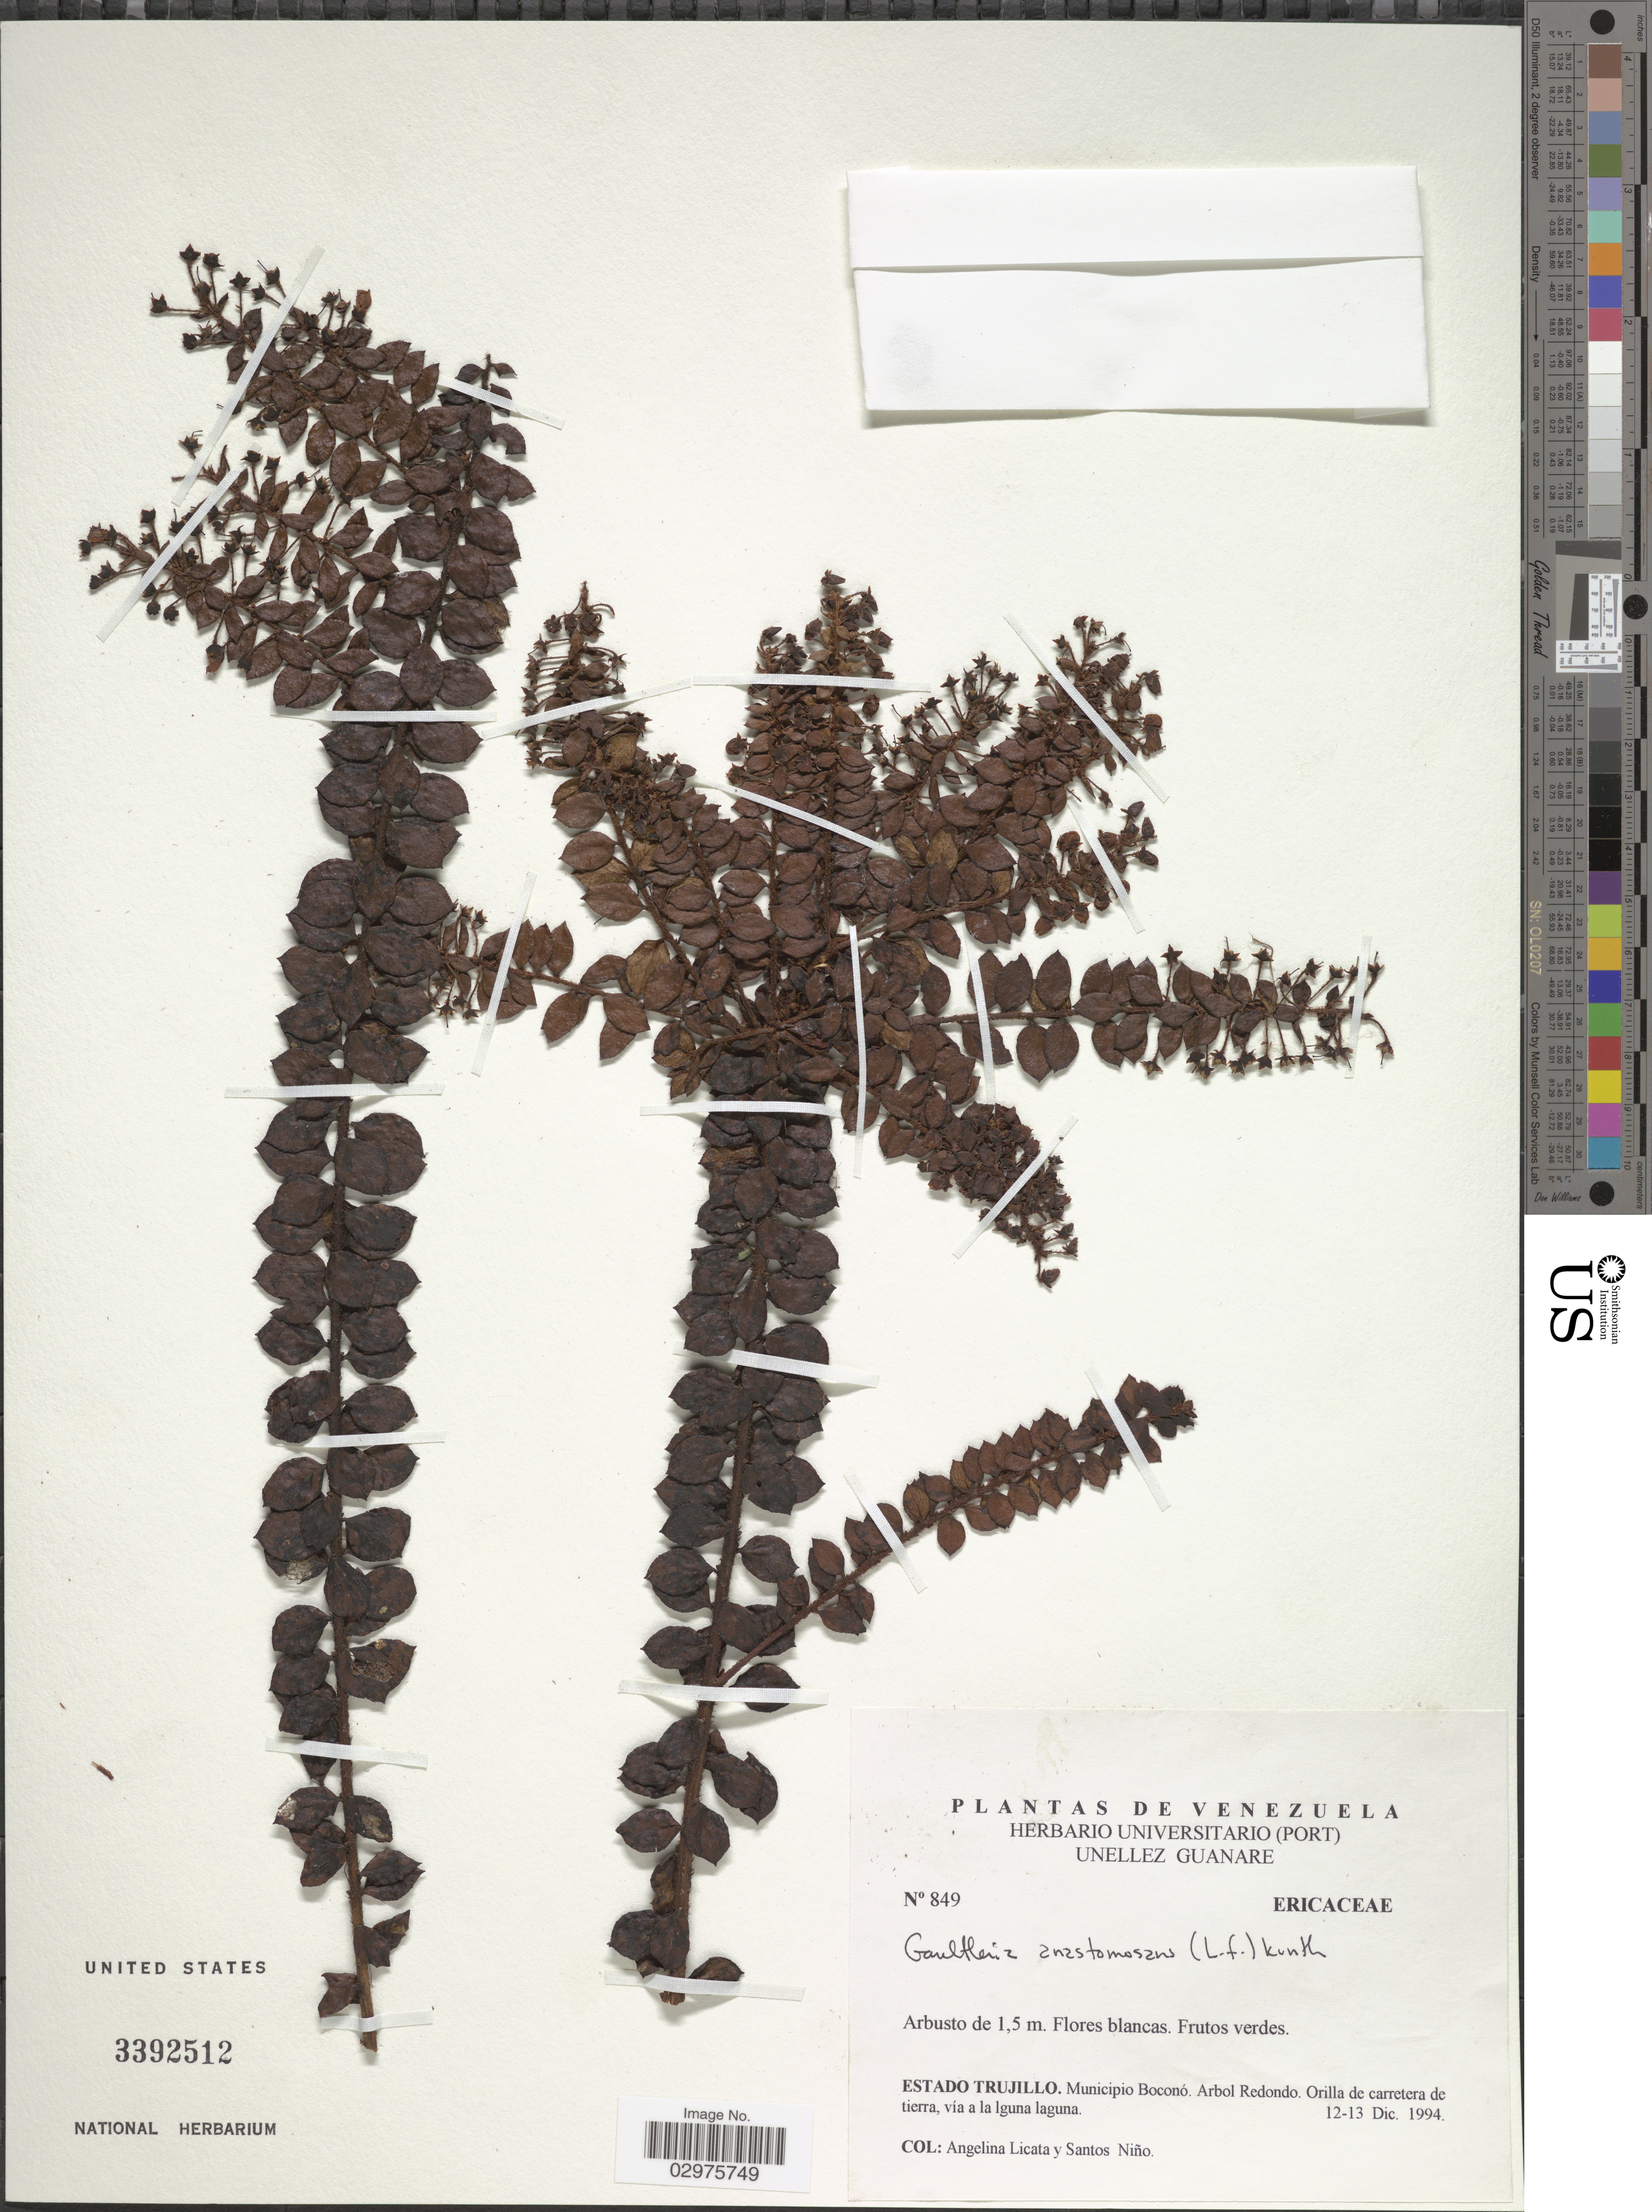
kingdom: Plantae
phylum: Tracheophyta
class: Magnoliopsida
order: Ericales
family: Ericaceae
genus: Gaultheria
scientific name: Gaultheria anastomosans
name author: (L. f.) Kunth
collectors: A. Licata & S. M. Niño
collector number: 849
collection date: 1994-12-12/1994-12-13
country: Venezuela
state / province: Trujillo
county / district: Boconó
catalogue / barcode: US 3392512